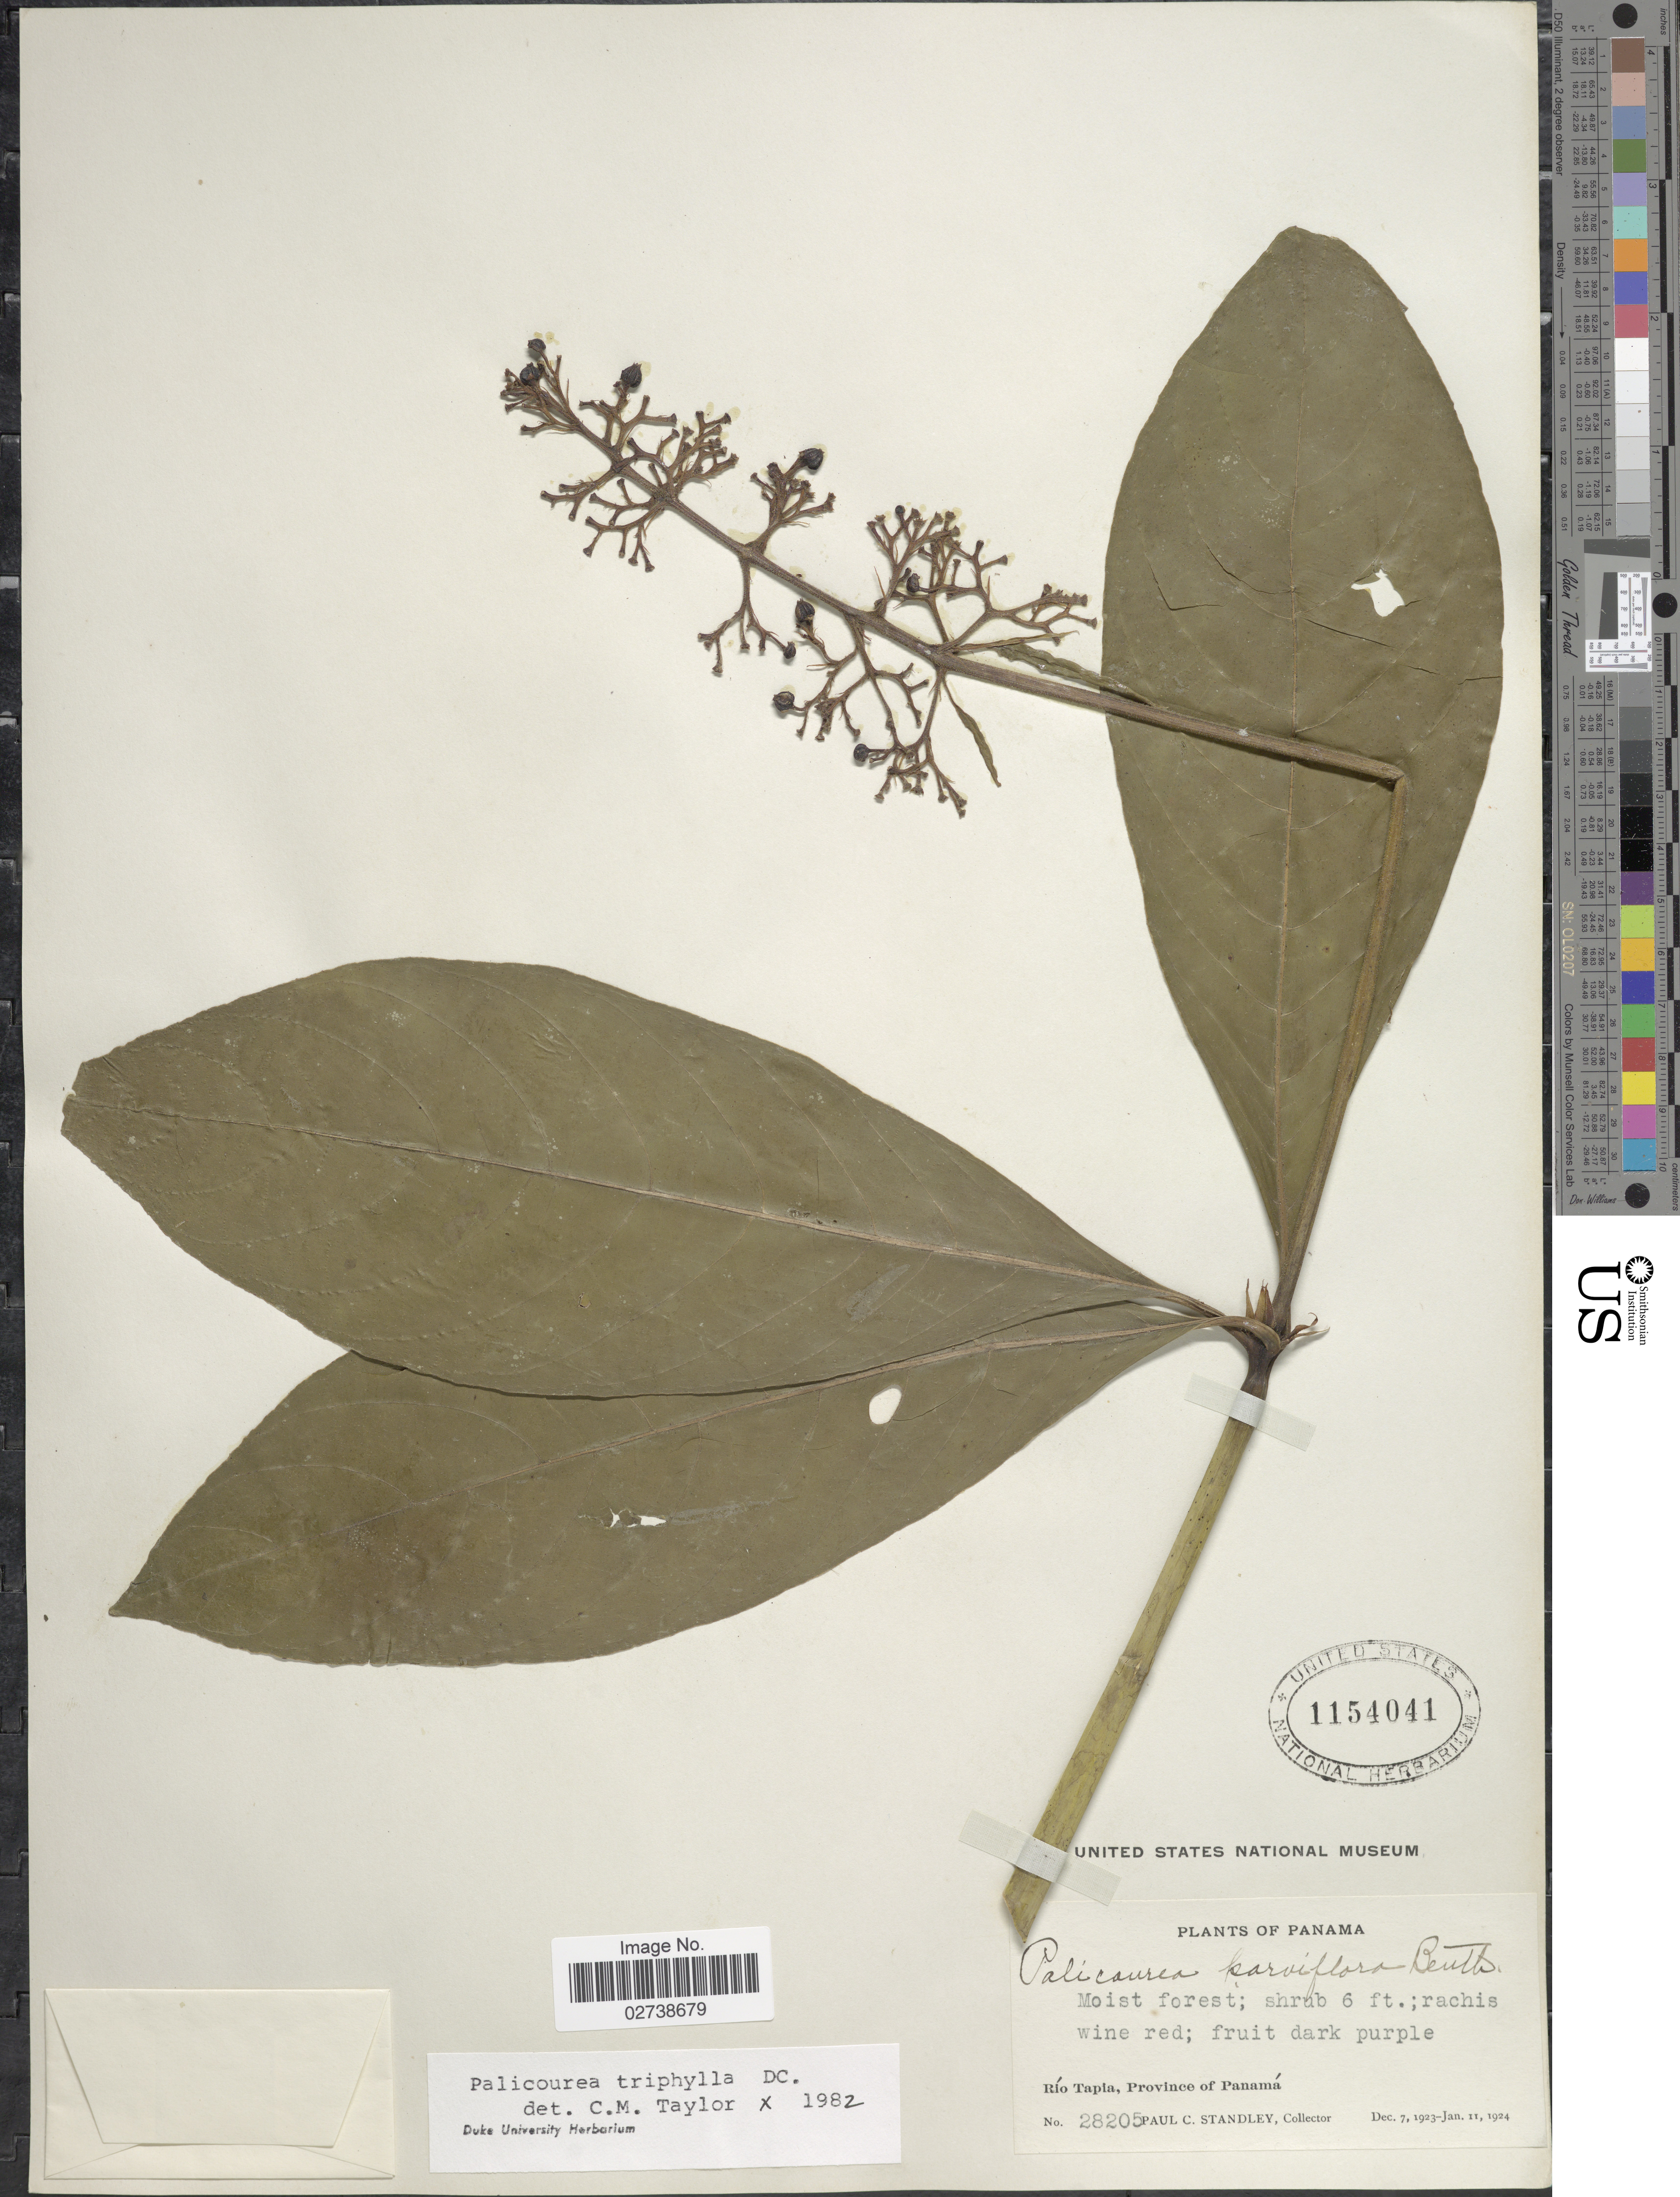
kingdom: Plantae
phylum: Tracheophyta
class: Magnoliopsida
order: Gentianales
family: Rubiaceae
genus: Palicourea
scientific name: Palicourea triphylla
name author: DC.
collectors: P. C. Standley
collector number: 28205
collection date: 1923-12-07/1924-01-11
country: Panama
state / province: Panamá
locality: Moist forest, Río Tapia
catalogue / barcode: US 1154041